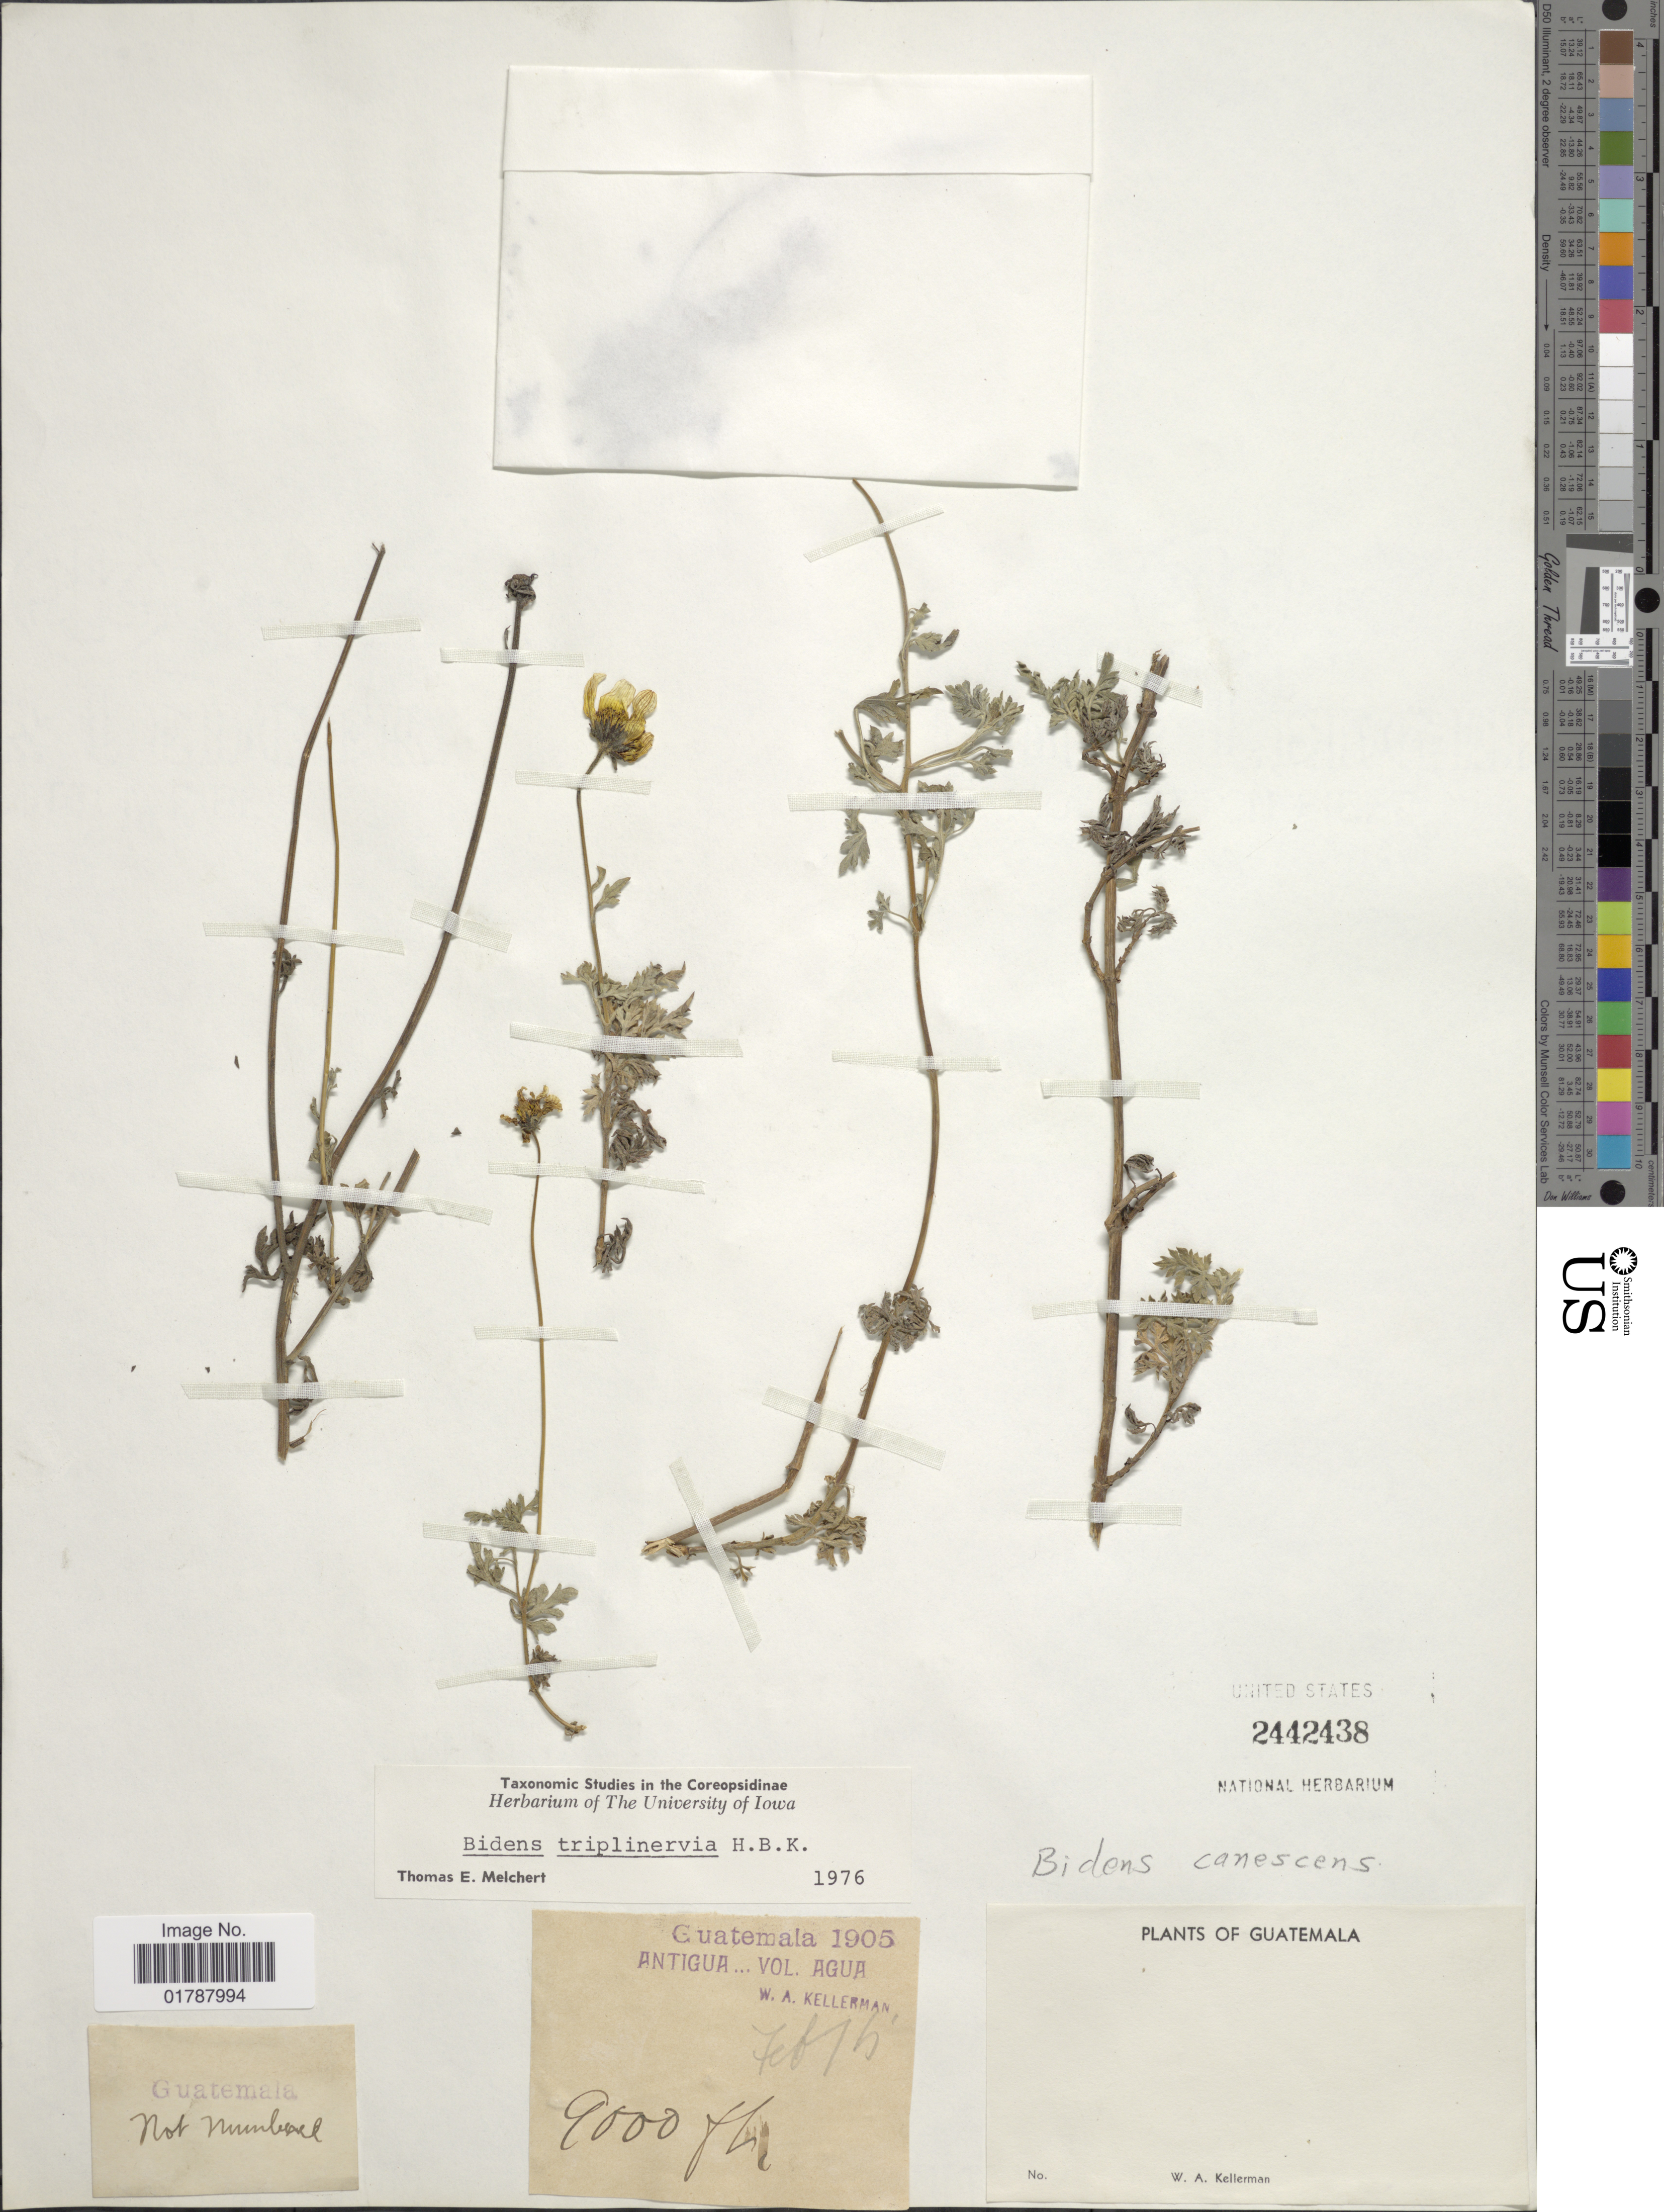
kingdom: Plantae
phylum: Tracheophyta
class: Magnoliopsida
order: Asterales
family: Asteraceae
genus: Bidens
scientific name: Bidens triplinervia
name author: Kunth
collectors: W. Kellerman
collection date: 1905-02-15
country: Guatemala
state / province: Guatemala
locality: Antigua, Vol. Agua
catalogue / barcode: US 2442438